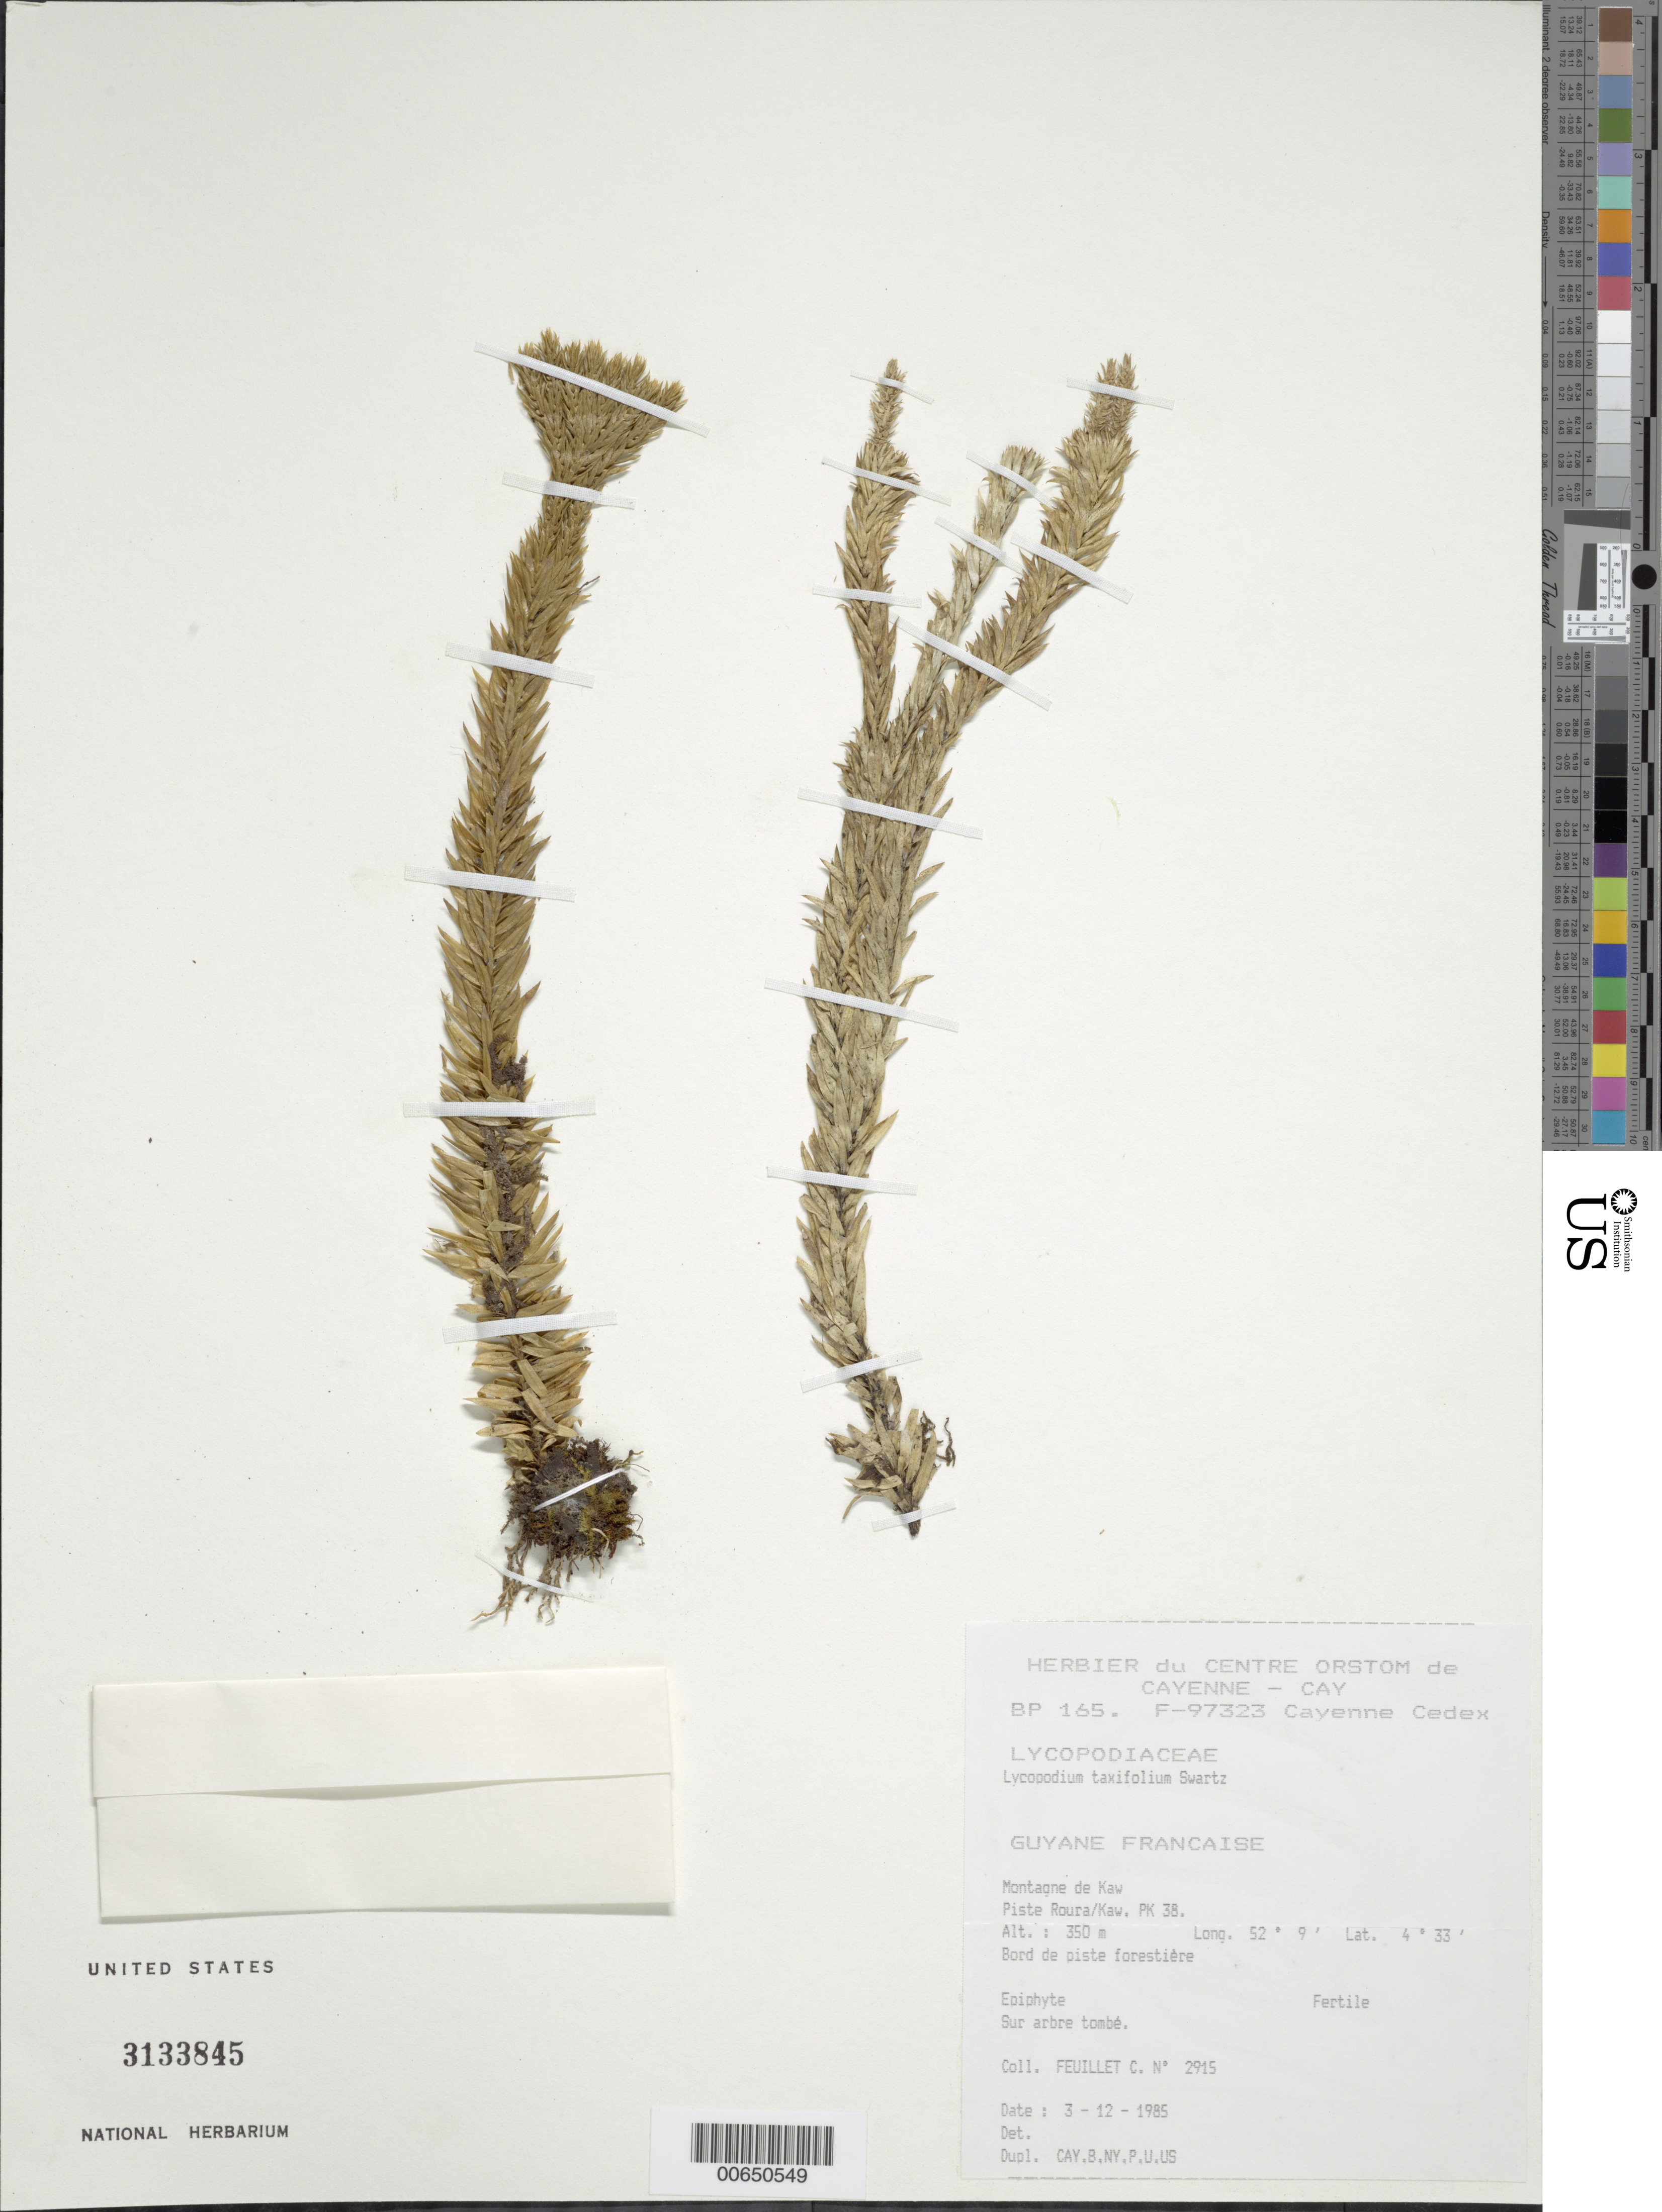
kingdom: Plantae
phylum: Tracheophyta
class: Lycopodiopsida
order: Lycopodiales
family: Lycopodiaceae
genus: Phlegmariurus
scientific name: Phlegmariurus taxifolius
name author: (Sw.) Á. Löve & D. Löve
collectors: C. Feuillet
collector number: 2915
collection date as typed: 12-Mar-85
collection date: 1985-03-12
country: French Guiana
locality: Montagne de Kaw, Piste Roura/Kaw, pk 38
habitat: Along forest trail; on dead tree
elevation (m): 350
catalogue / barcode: US 3133845